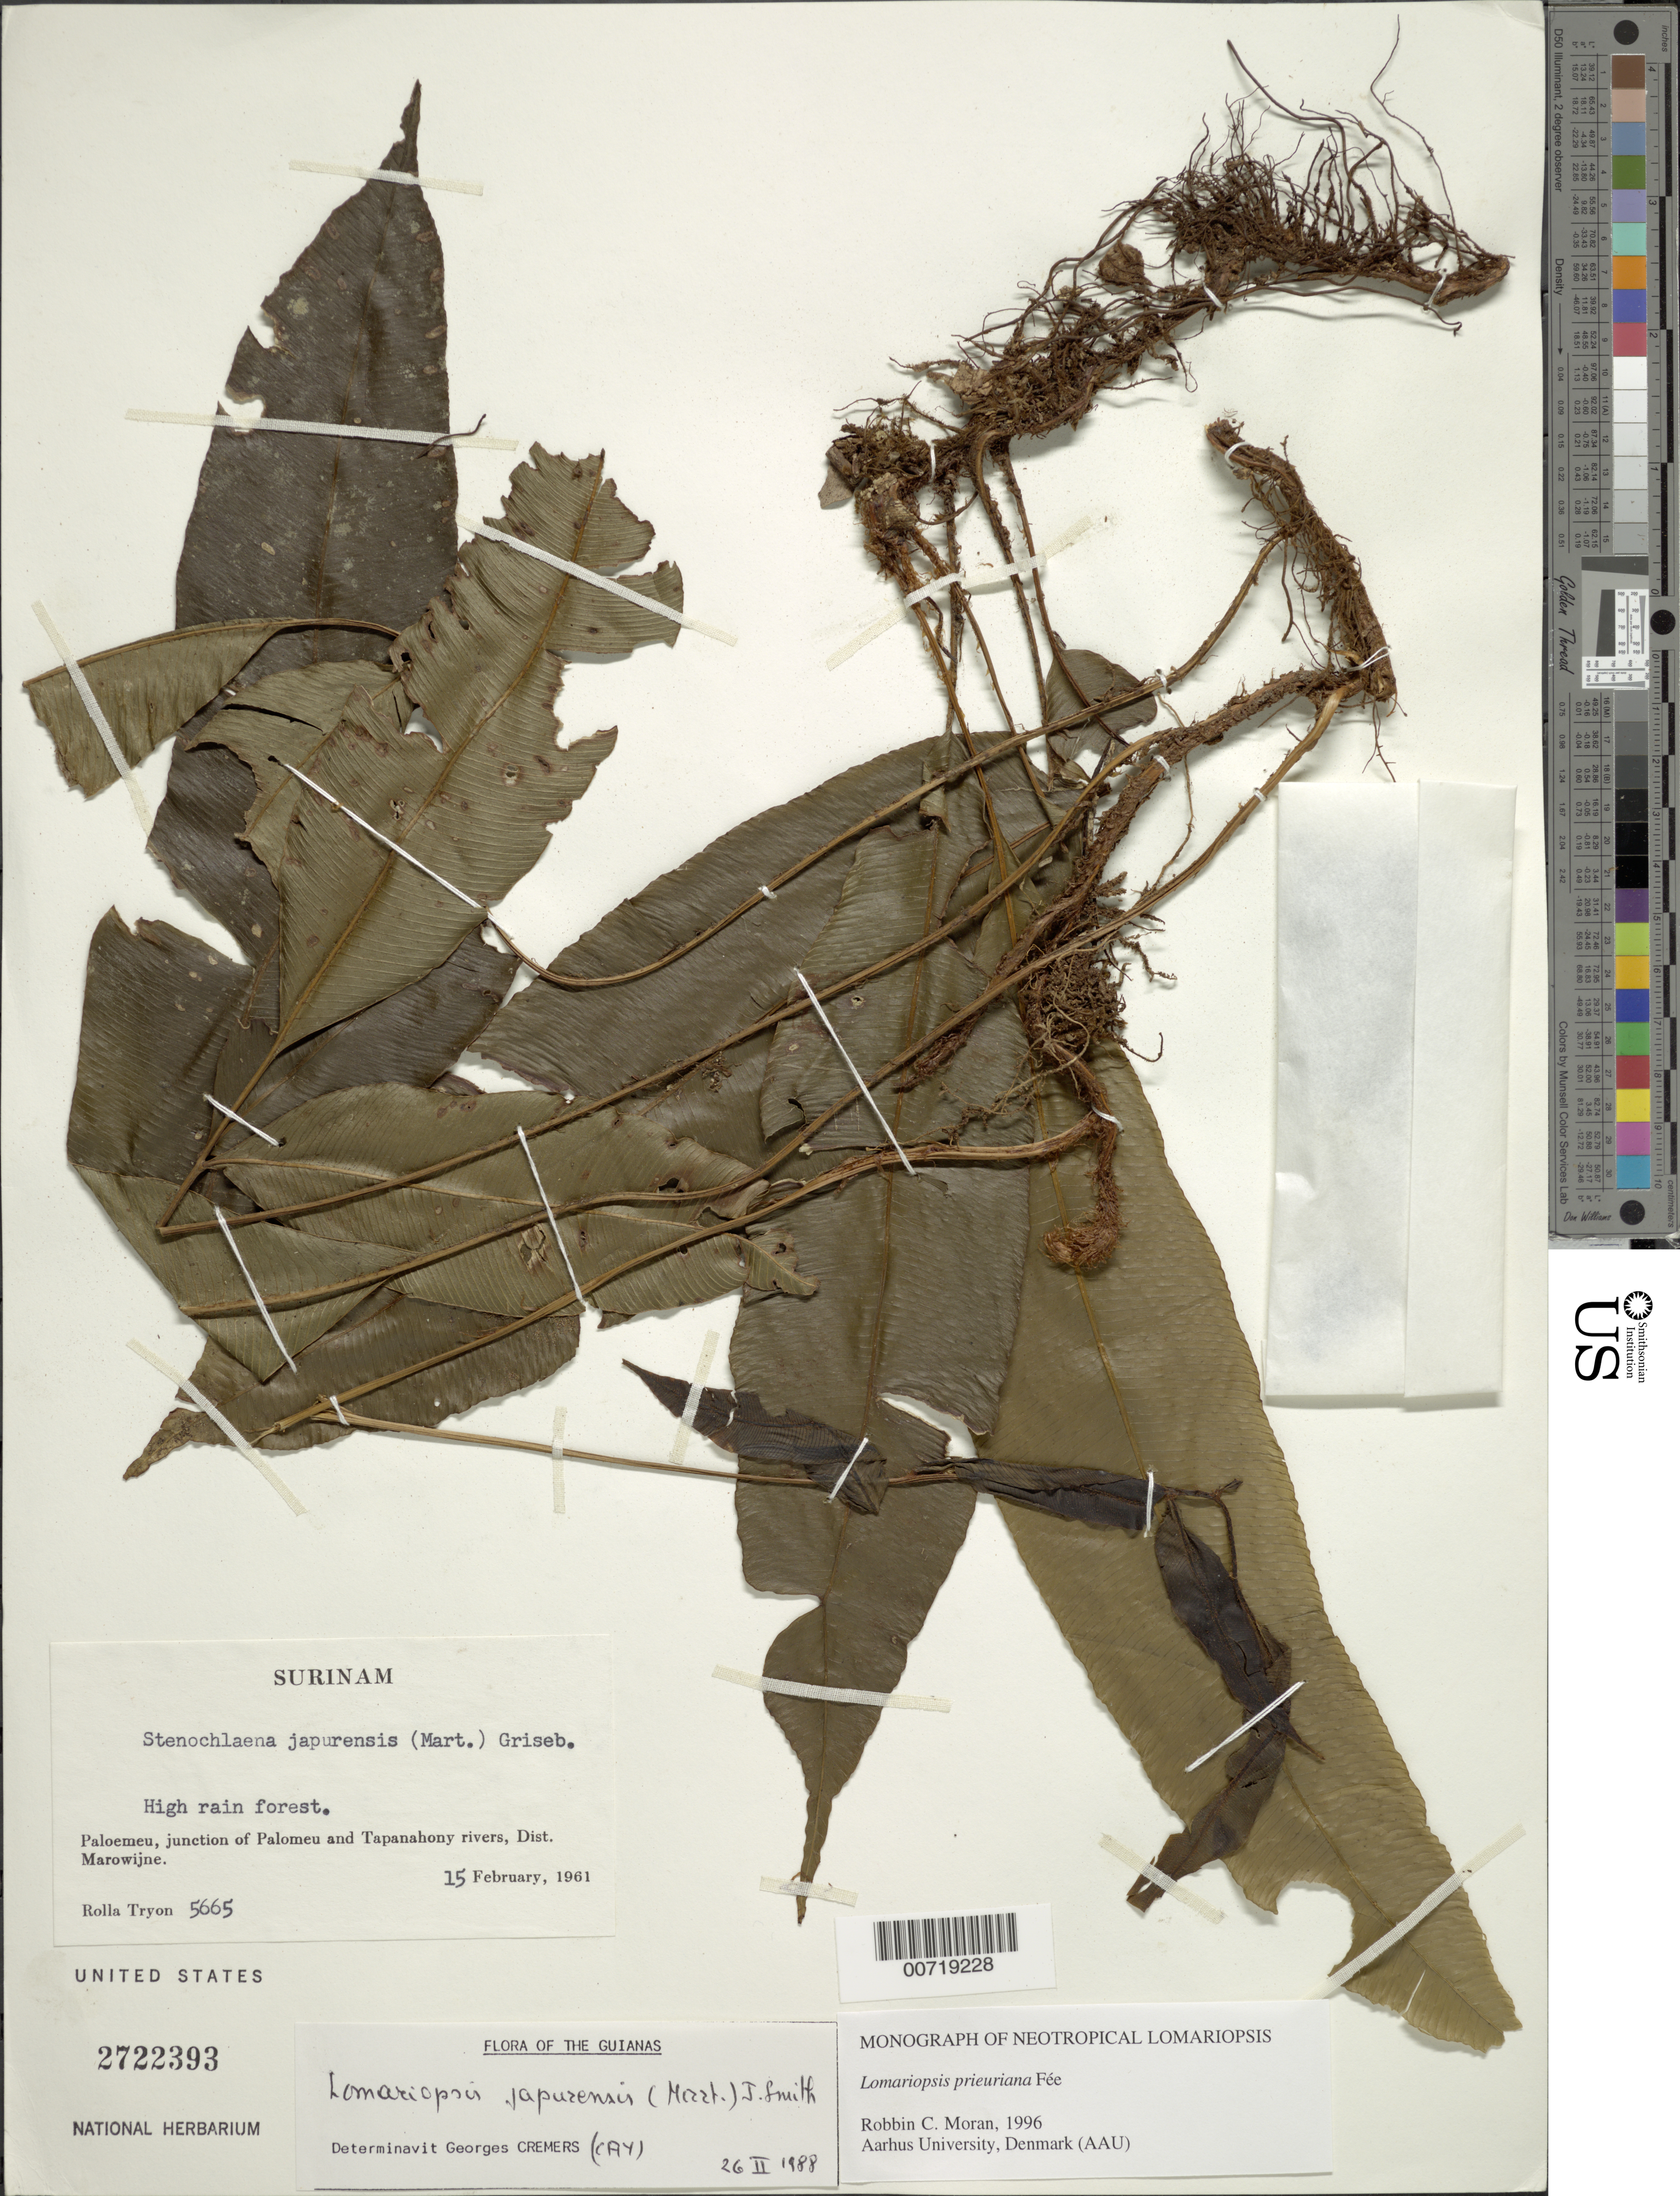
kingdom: Plantae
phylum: Tracheophyta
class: Polypodiopsida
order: Polypodiales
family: Lomariopsidaceae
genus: Lomariopsis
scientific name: Lomariopsis prieuriana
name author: Fée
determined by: Moran, R. C.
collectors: R. M. Tryon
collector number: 5665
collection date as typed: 15-Feb-61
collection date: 1961-02-15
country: Suriname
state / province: Marowijne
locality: Paloemeu, junction of Paloemeu and Tapanahony Rivers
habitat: High rainforest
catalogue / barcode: US 2722393